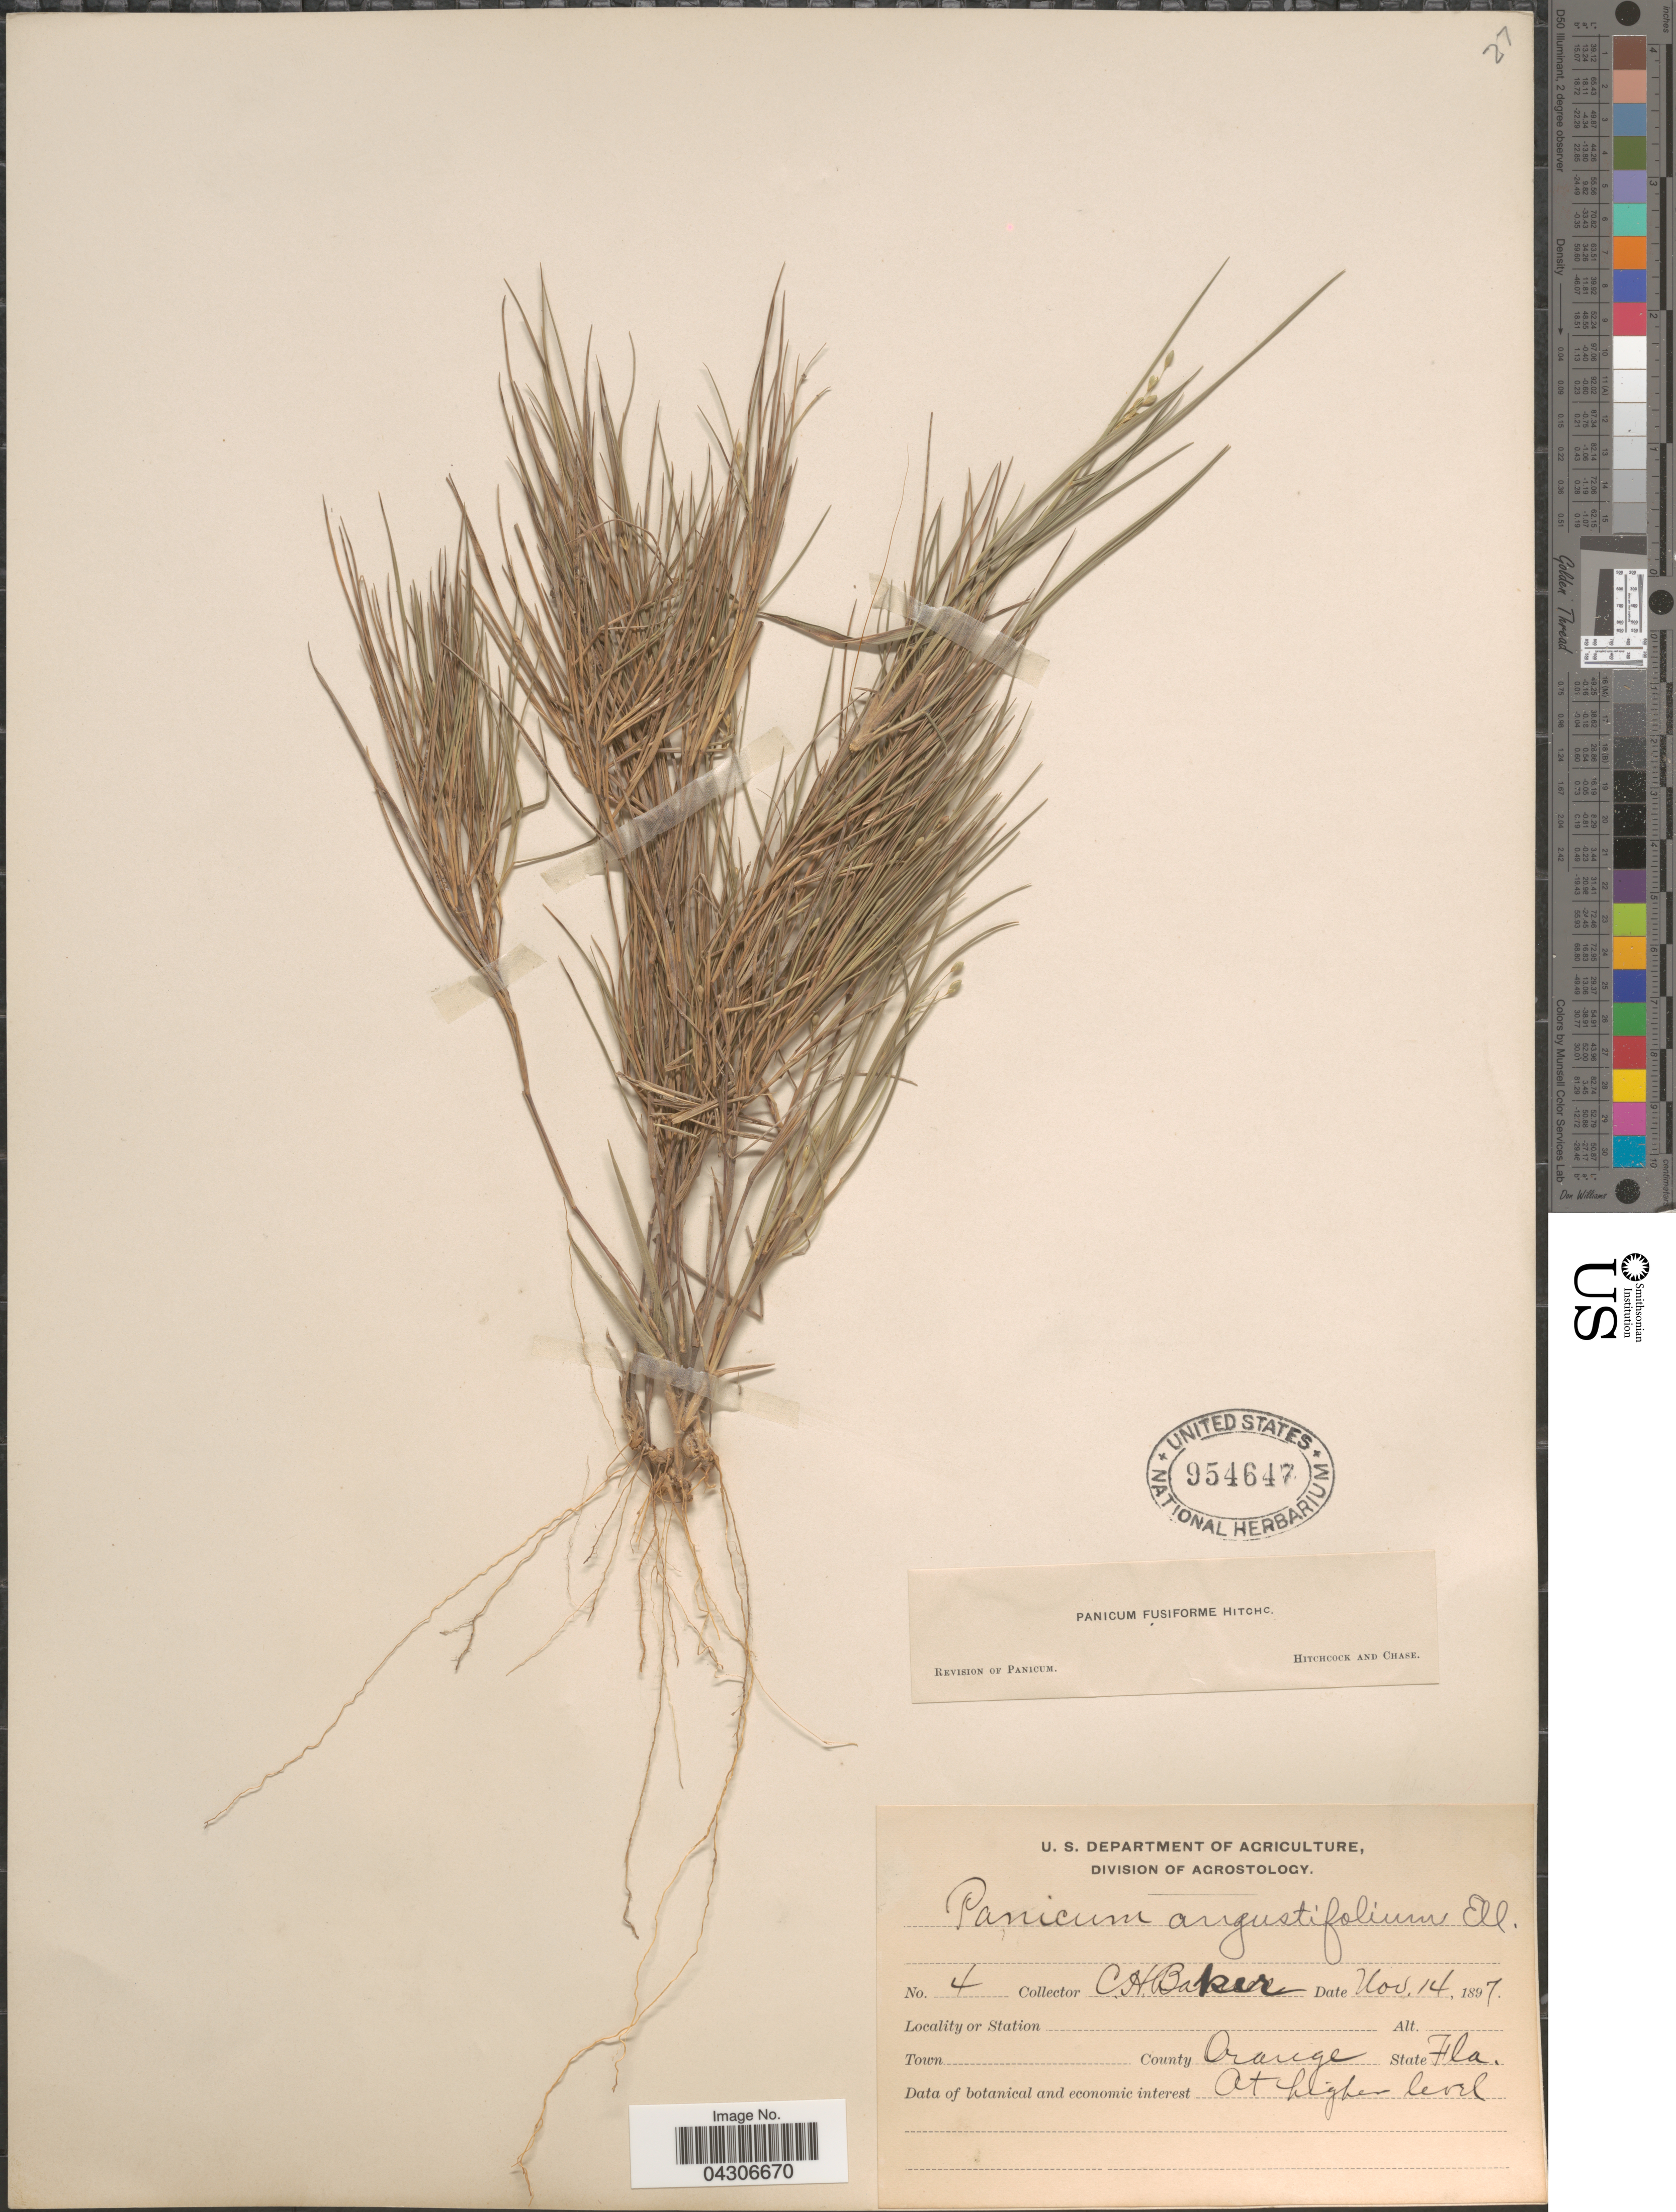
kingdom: Plantae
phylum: Tracheophyta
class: Liliopsida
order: Poales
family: Poaceae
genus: Dichanthelium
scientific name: Dichanthelium aciculare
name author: (Desv. ex Poir.) Gould & C.A. Clark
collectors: C. H. Baker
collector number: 4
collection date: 1897-11-14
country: United States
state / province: Florida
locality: County Orange.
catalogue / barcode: US 954647